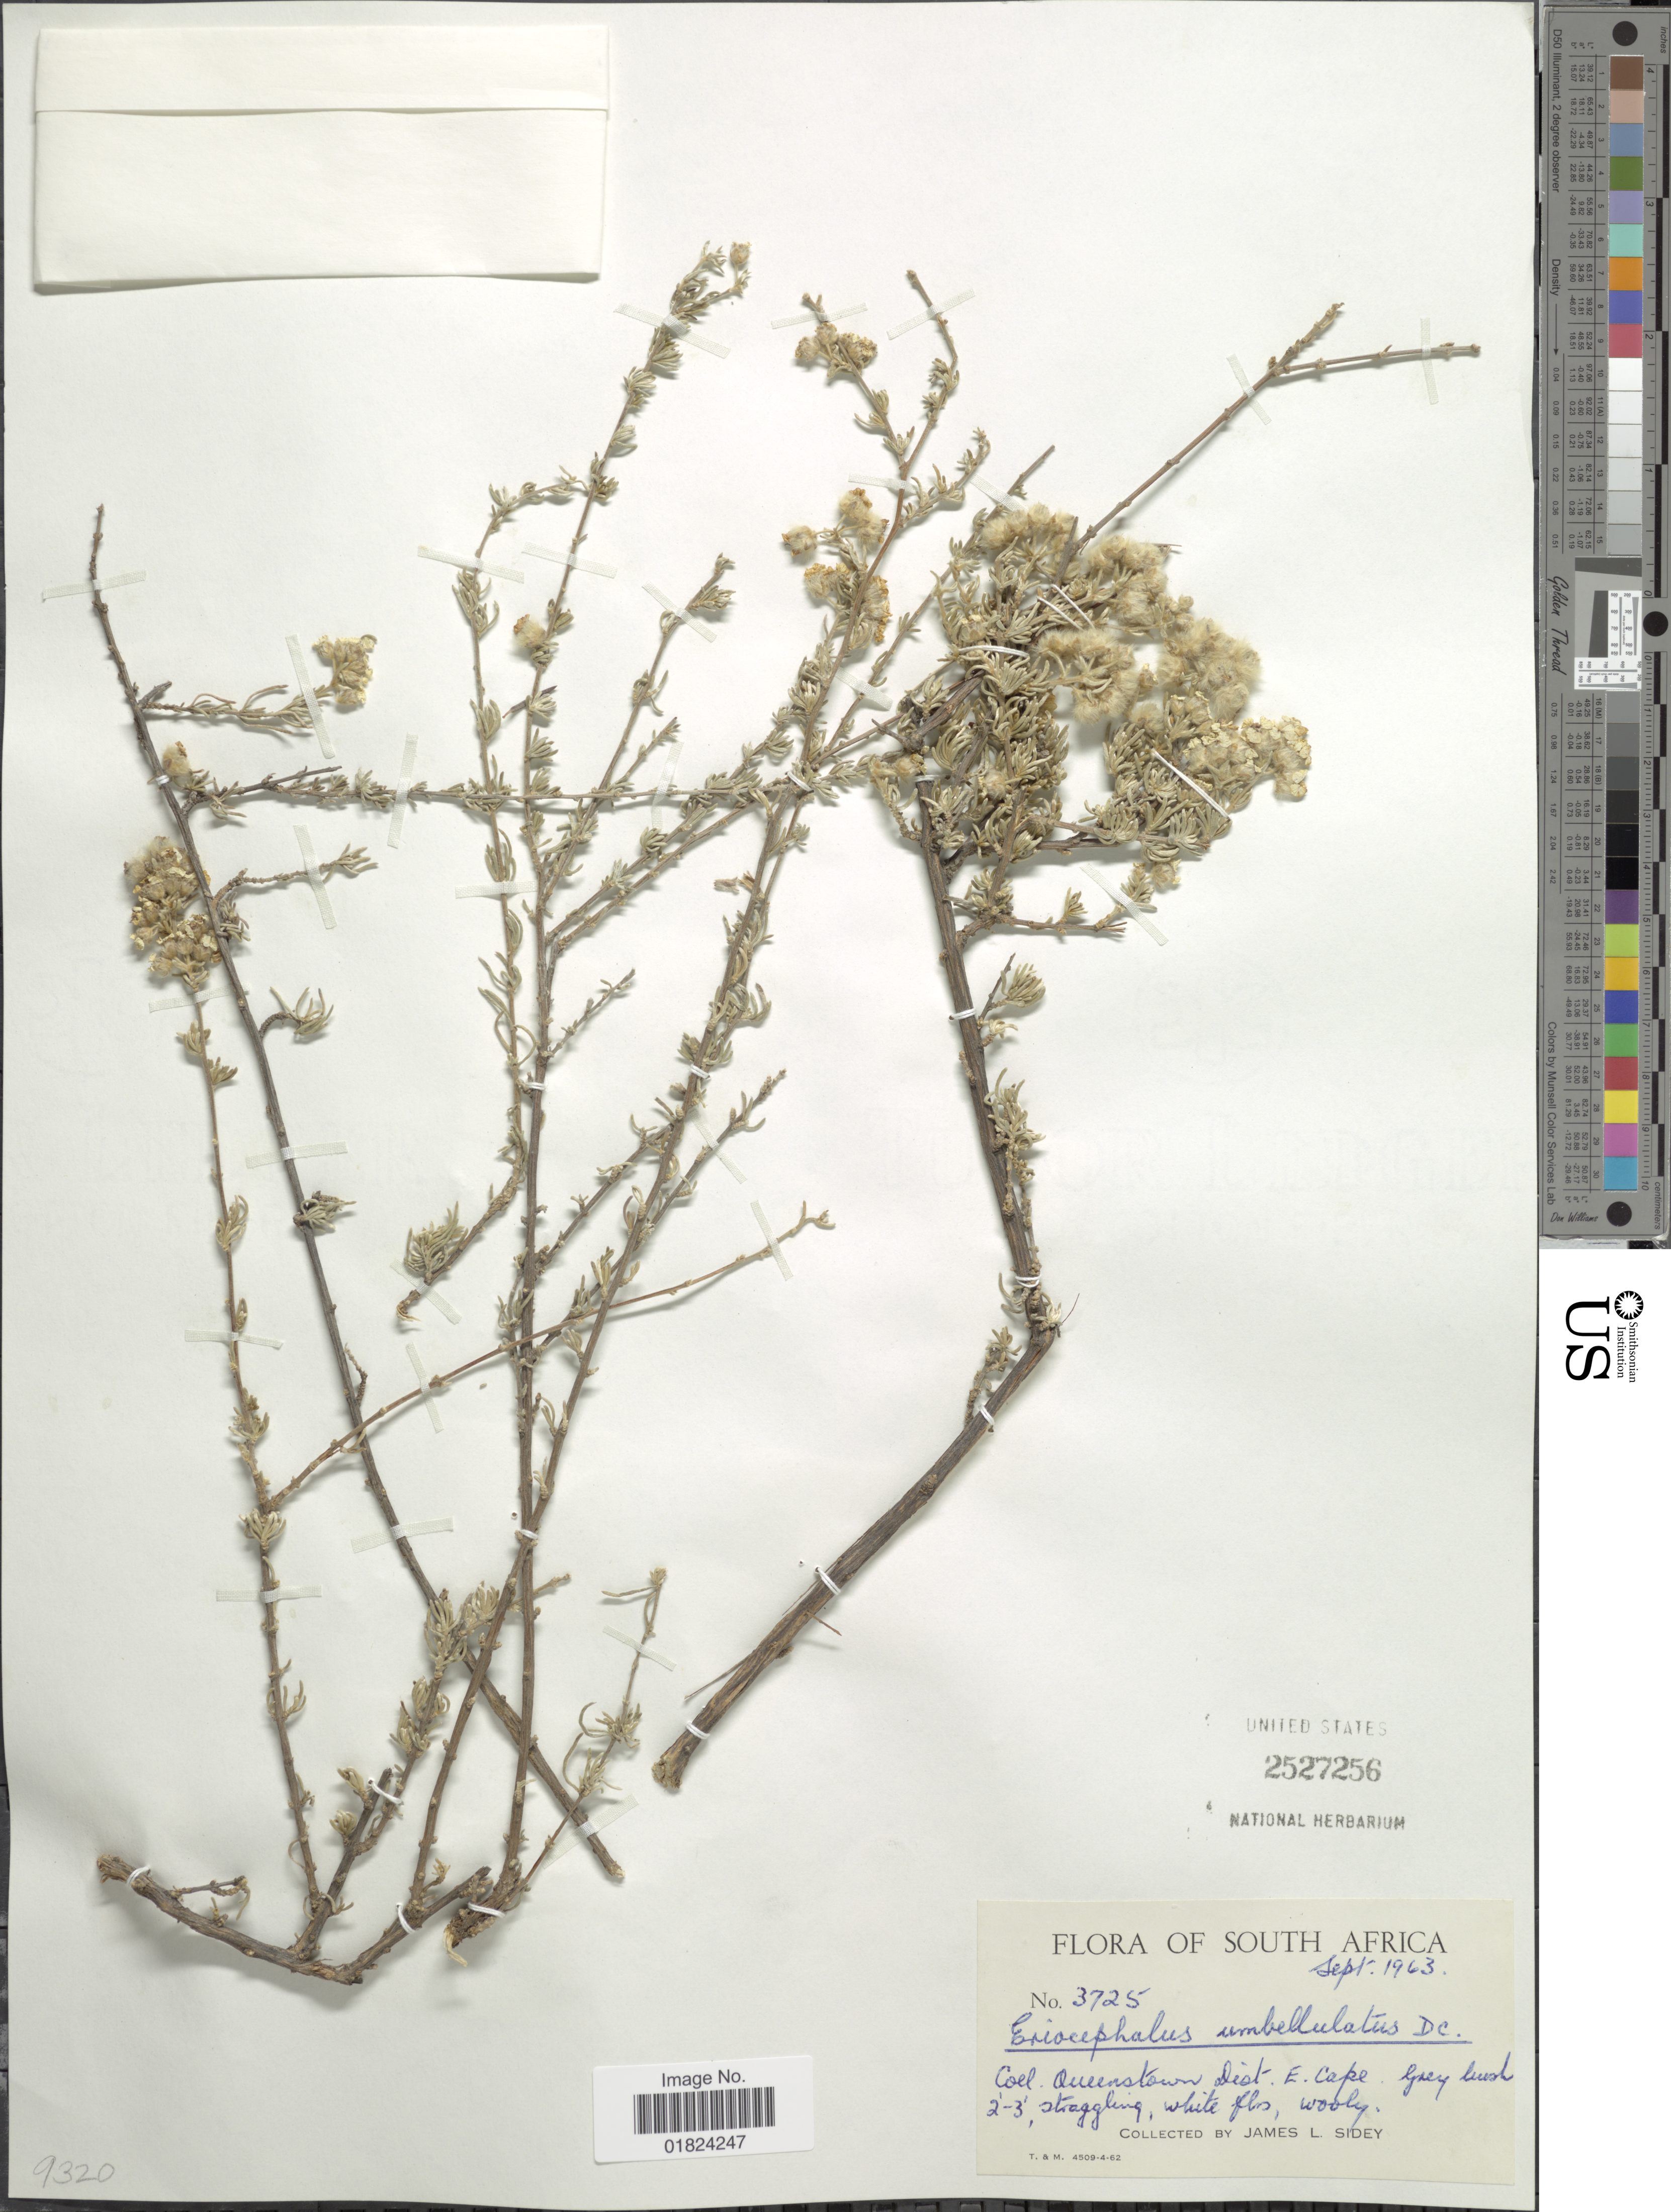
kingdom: Plantae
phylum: Tracheophyta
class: Magnoliopsida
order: Asterales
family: Asteraceae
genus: Eriocephalus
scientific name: Eriocephalus africanus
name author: L.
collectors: J. L. Sidey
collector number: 3725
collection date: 1963-09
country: South Africa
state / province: Eastern Cape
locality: Queenstown.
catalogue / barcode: US 2527256